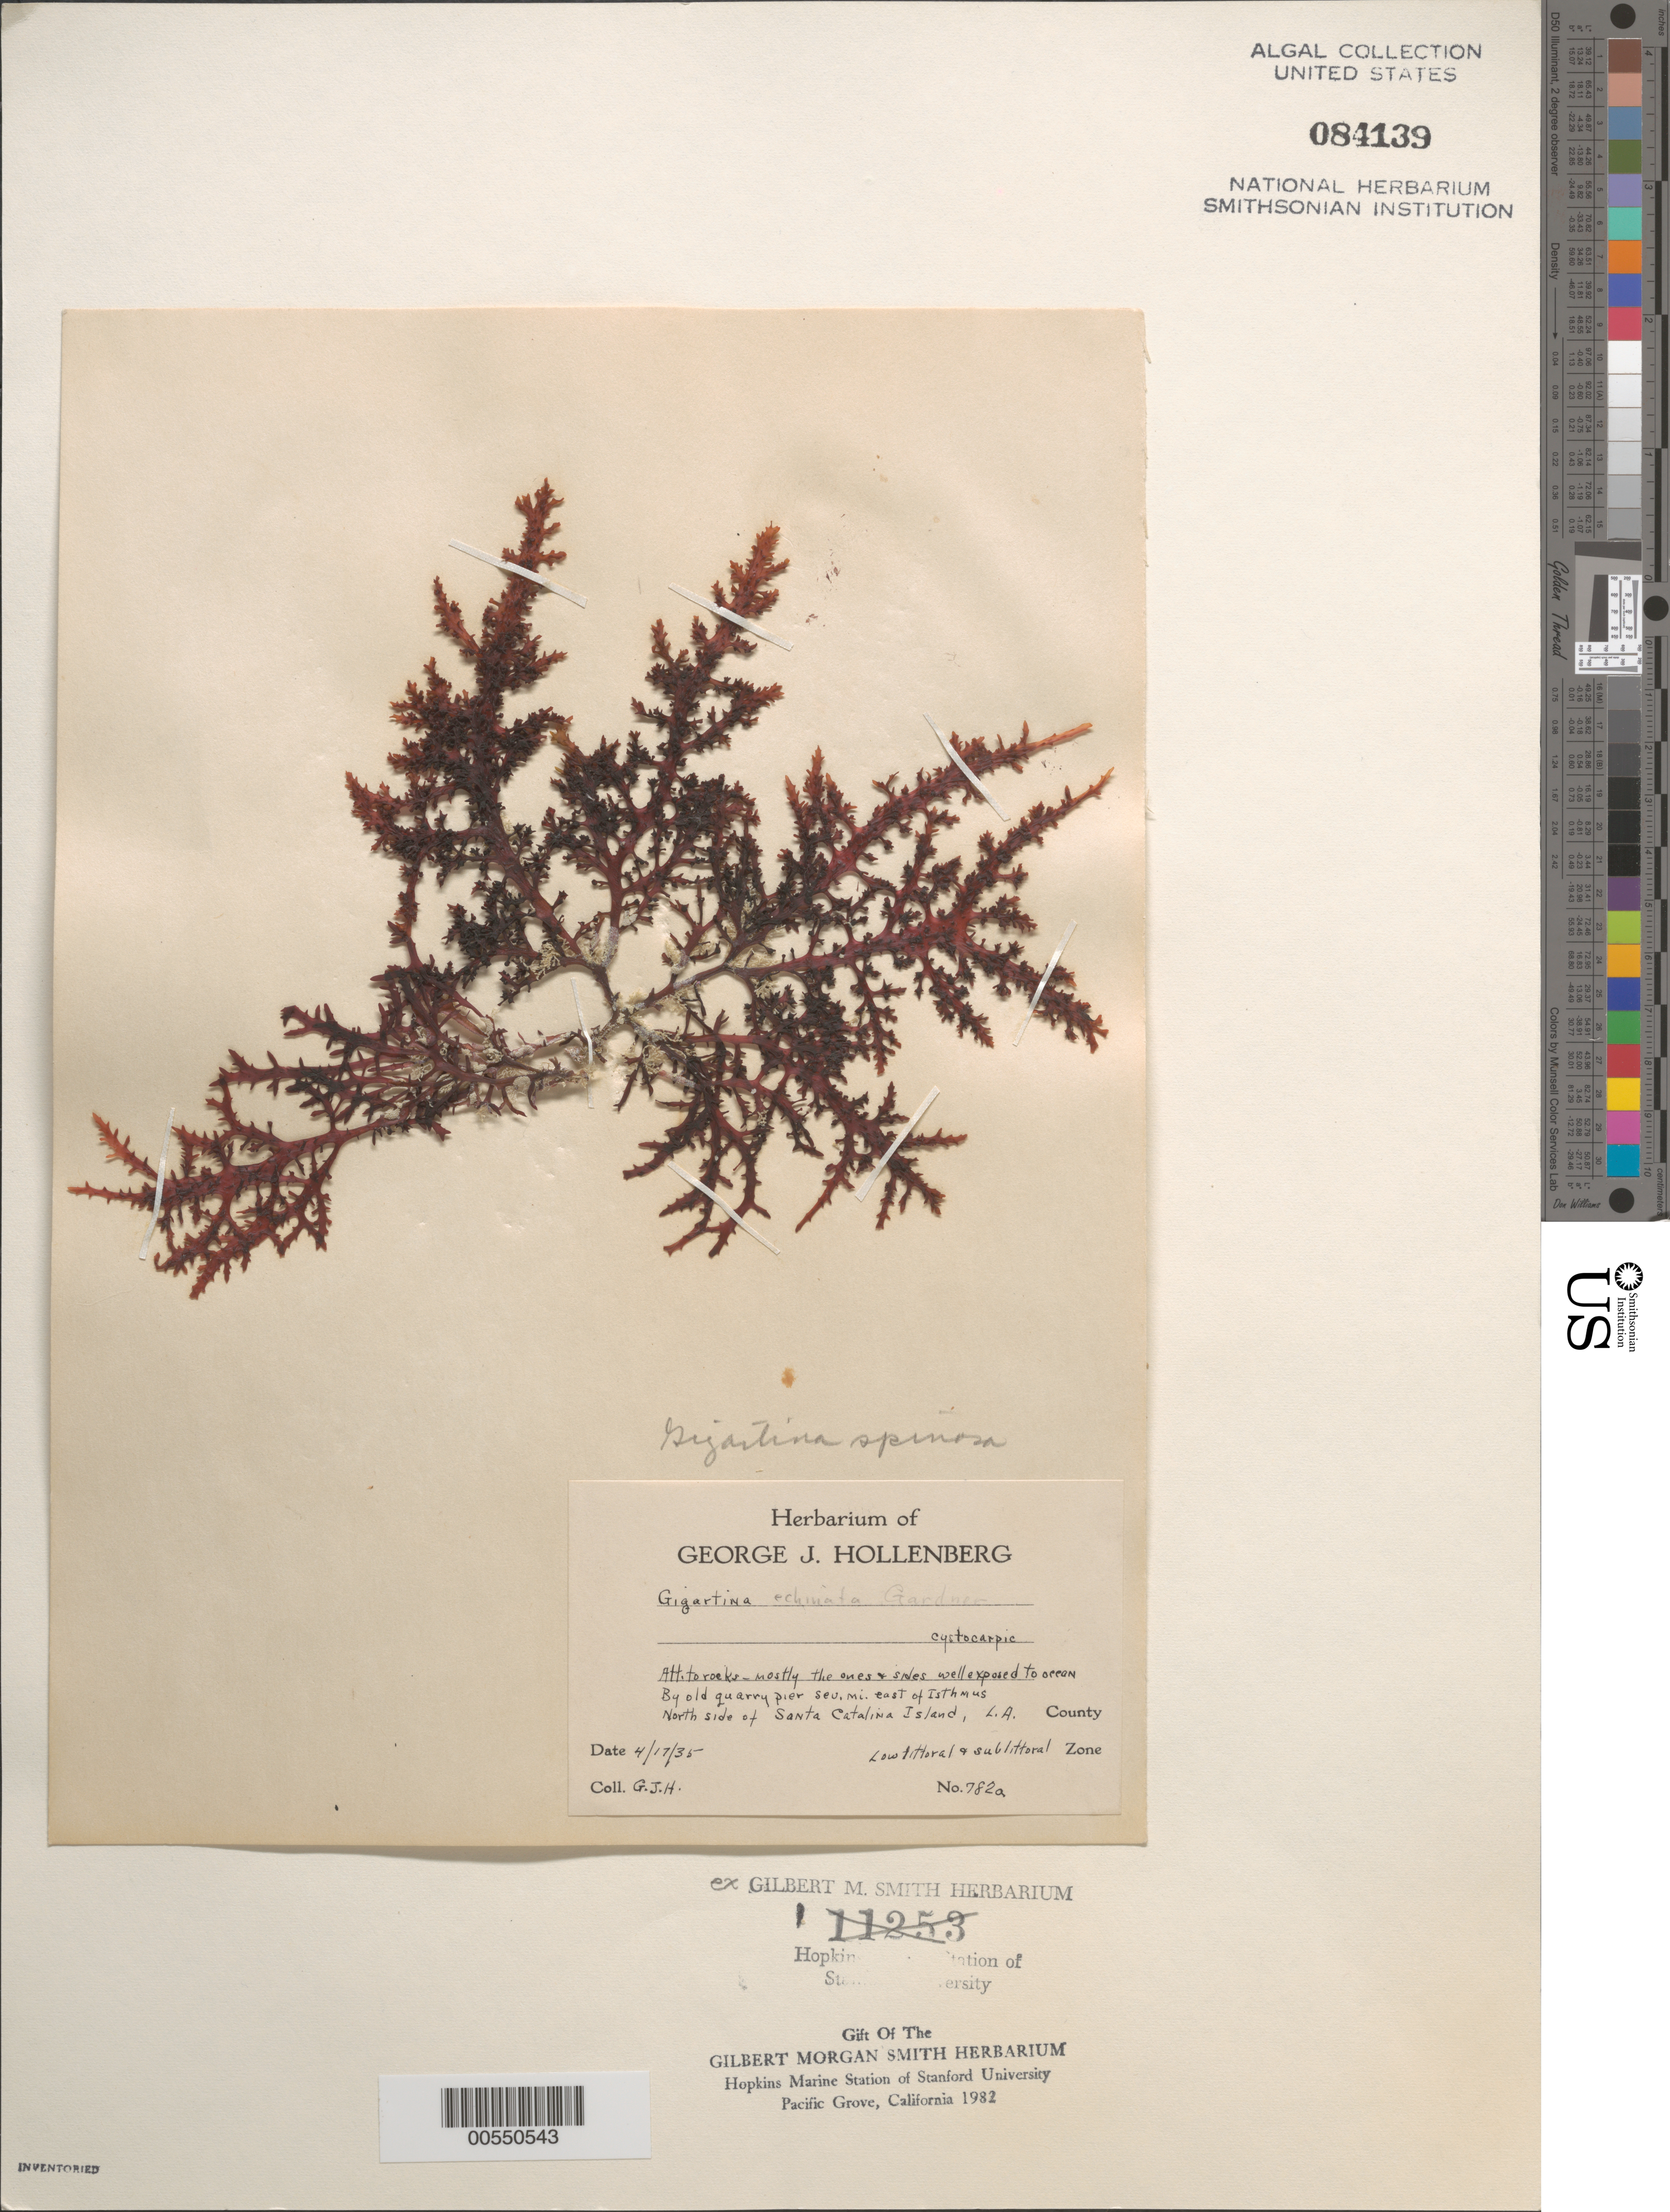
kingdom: Plantae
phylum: Rhodophyta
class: Florideophyceae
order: Gigartinales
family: Gigartinaceae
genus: Chondracanthus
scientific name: Chondracanthus spinosus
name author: (Kütz.) Guiry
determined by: Algae name updating Project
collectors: G. Hollenberg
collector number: GJH 782a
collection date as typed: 17 Apr 1935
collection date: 1935-04-17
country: United States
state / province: California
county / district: Los Angeles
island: Santa Catalina Island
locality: East of Isthmus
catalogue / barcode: US 84139